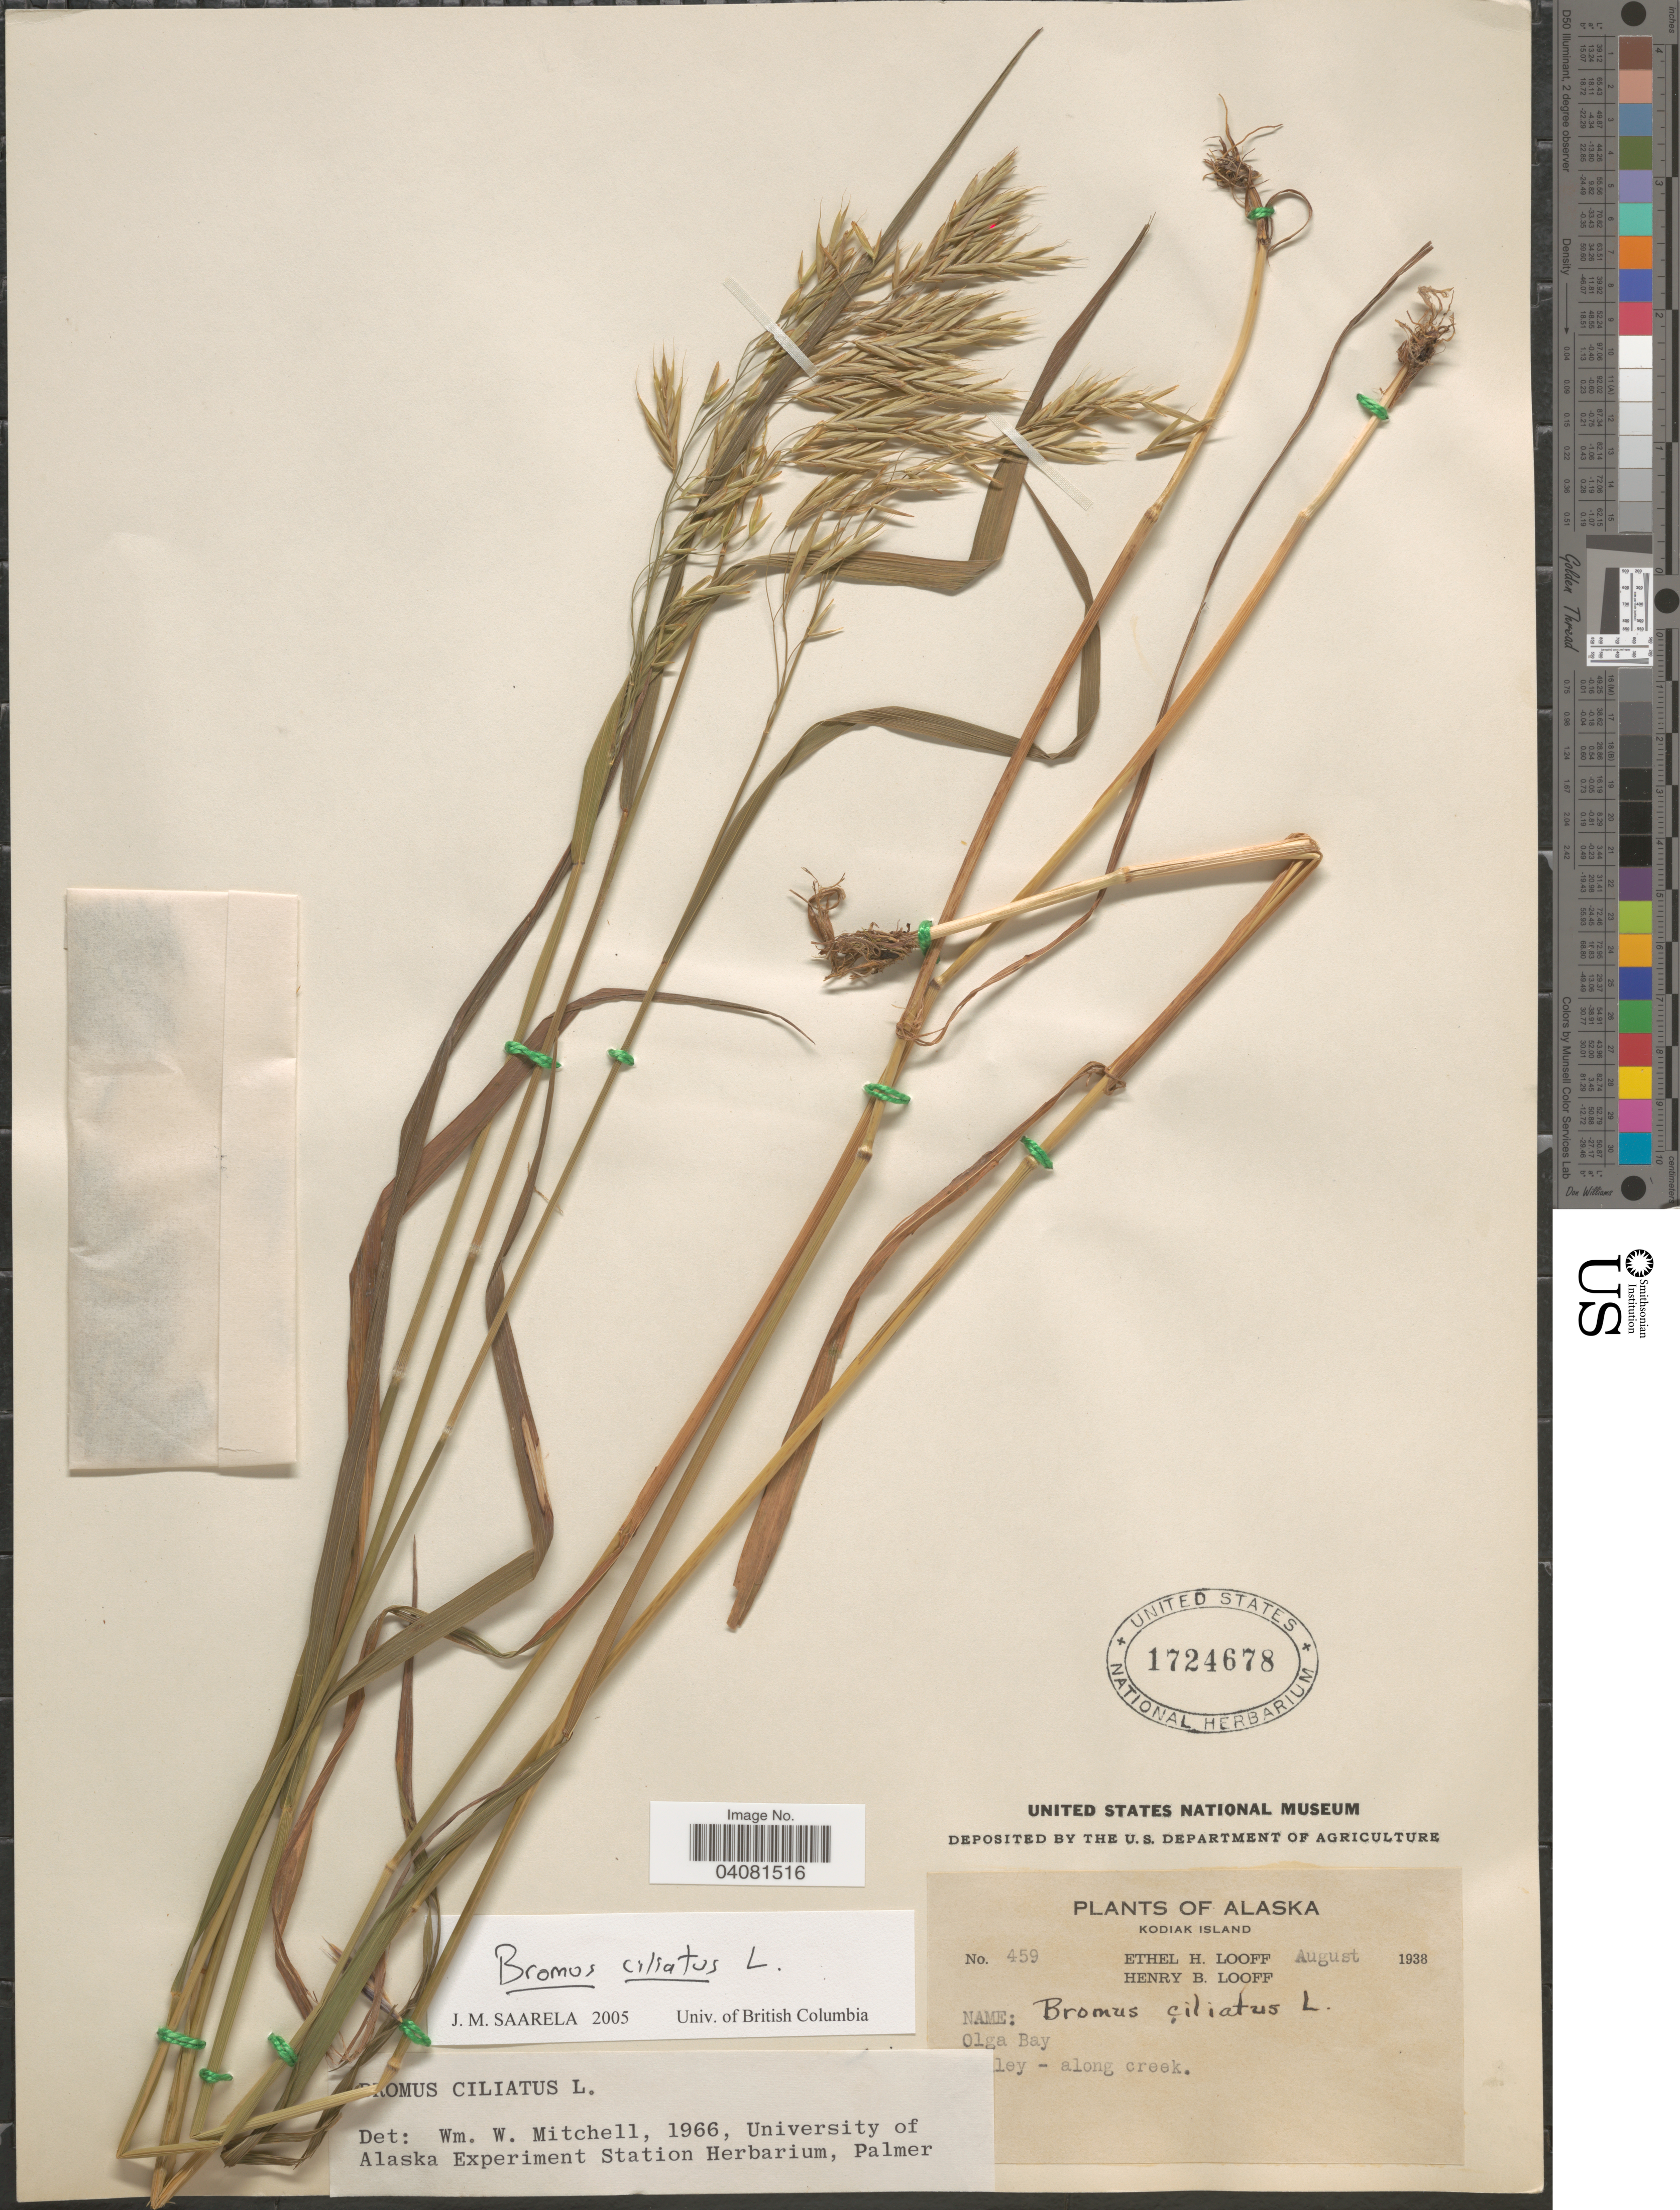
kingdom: Plantae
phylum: Tracheophyta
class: Liliopsida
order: Poales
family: Poaceae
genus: Bromus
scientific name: Bromus ciliatus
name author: L.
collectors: E. Looff & H. Looff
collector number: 459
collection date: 1938-08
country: United States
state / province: Alaska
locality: Kodiak Island. Olga Bay. [illegible text]ley - along creek.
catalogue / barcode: US 1724678